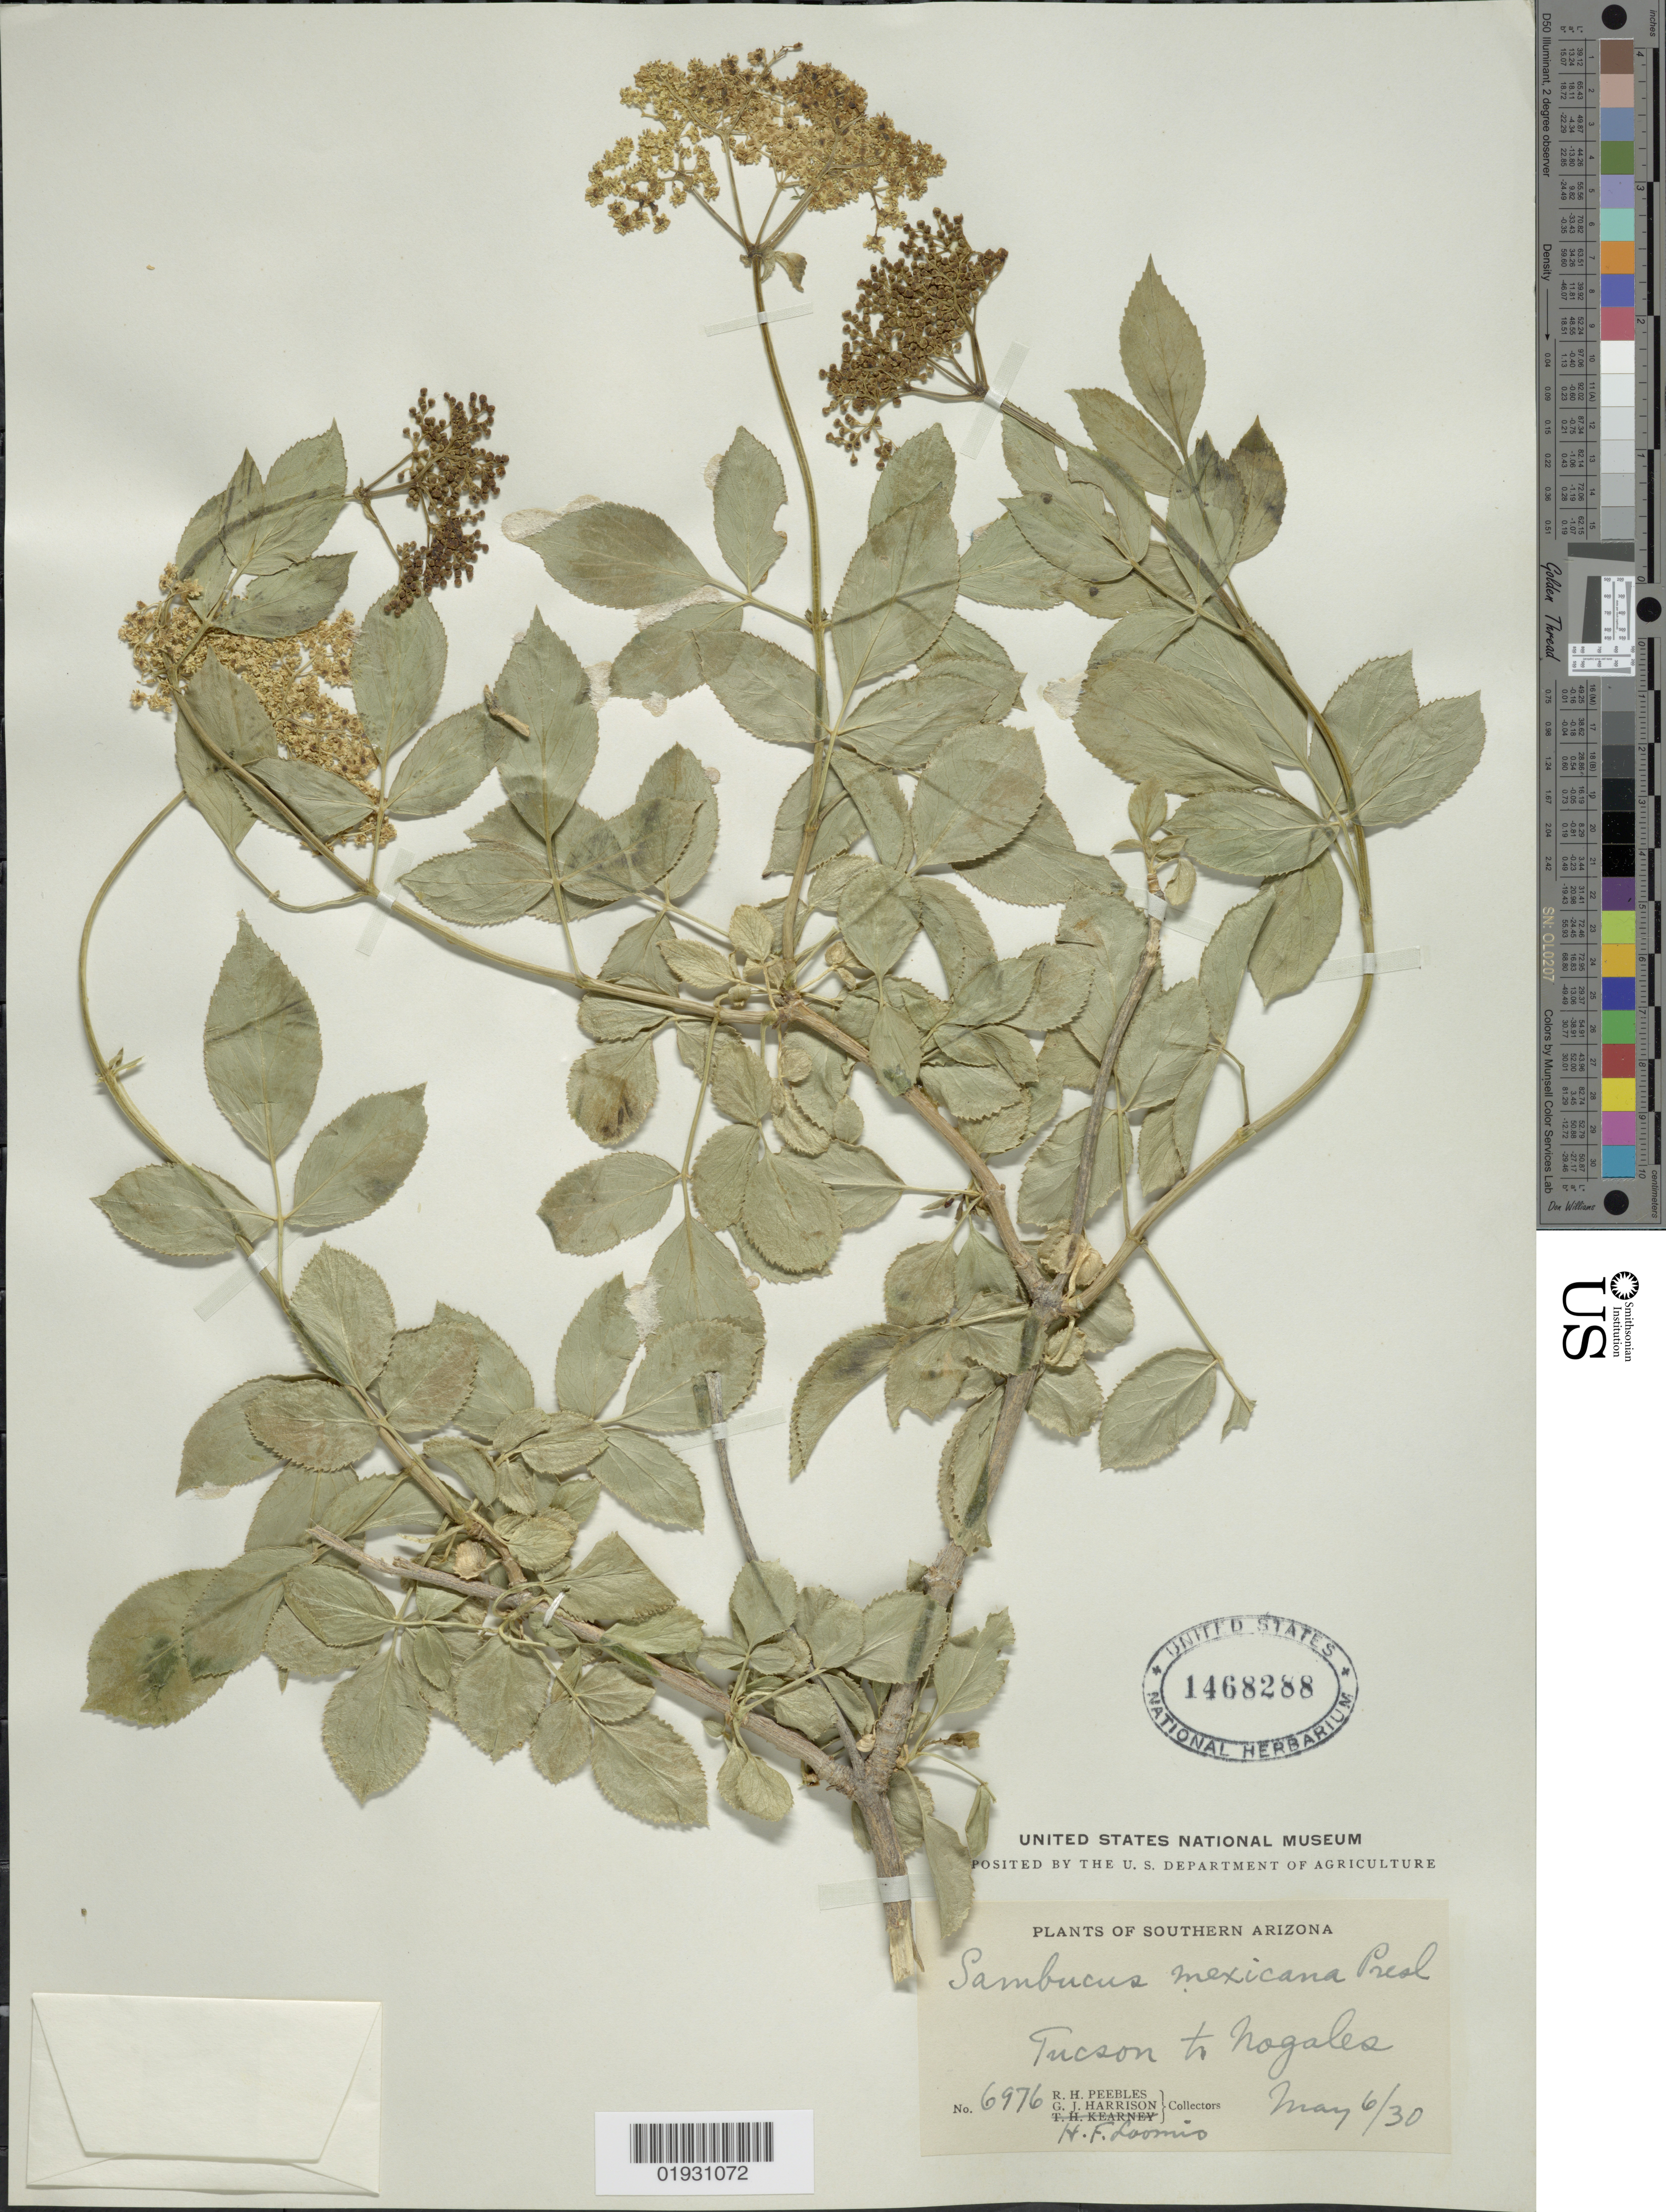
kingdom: Plantae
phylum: Tracheophyta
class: Magnoliopsida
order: Dipsacales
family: Viburnaceae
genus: Sambucus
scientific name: Sambucus mexicana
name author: C. Presl ex DC.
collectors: R. H. Peebles, G. J. Harrison & H. F. Loomis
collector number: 6976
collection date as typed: Transcribed d/m/y: 6/5/30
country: United States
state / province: Arizona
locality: Southern Arizona. Tucson to Nogales.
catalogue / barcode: US 1468288